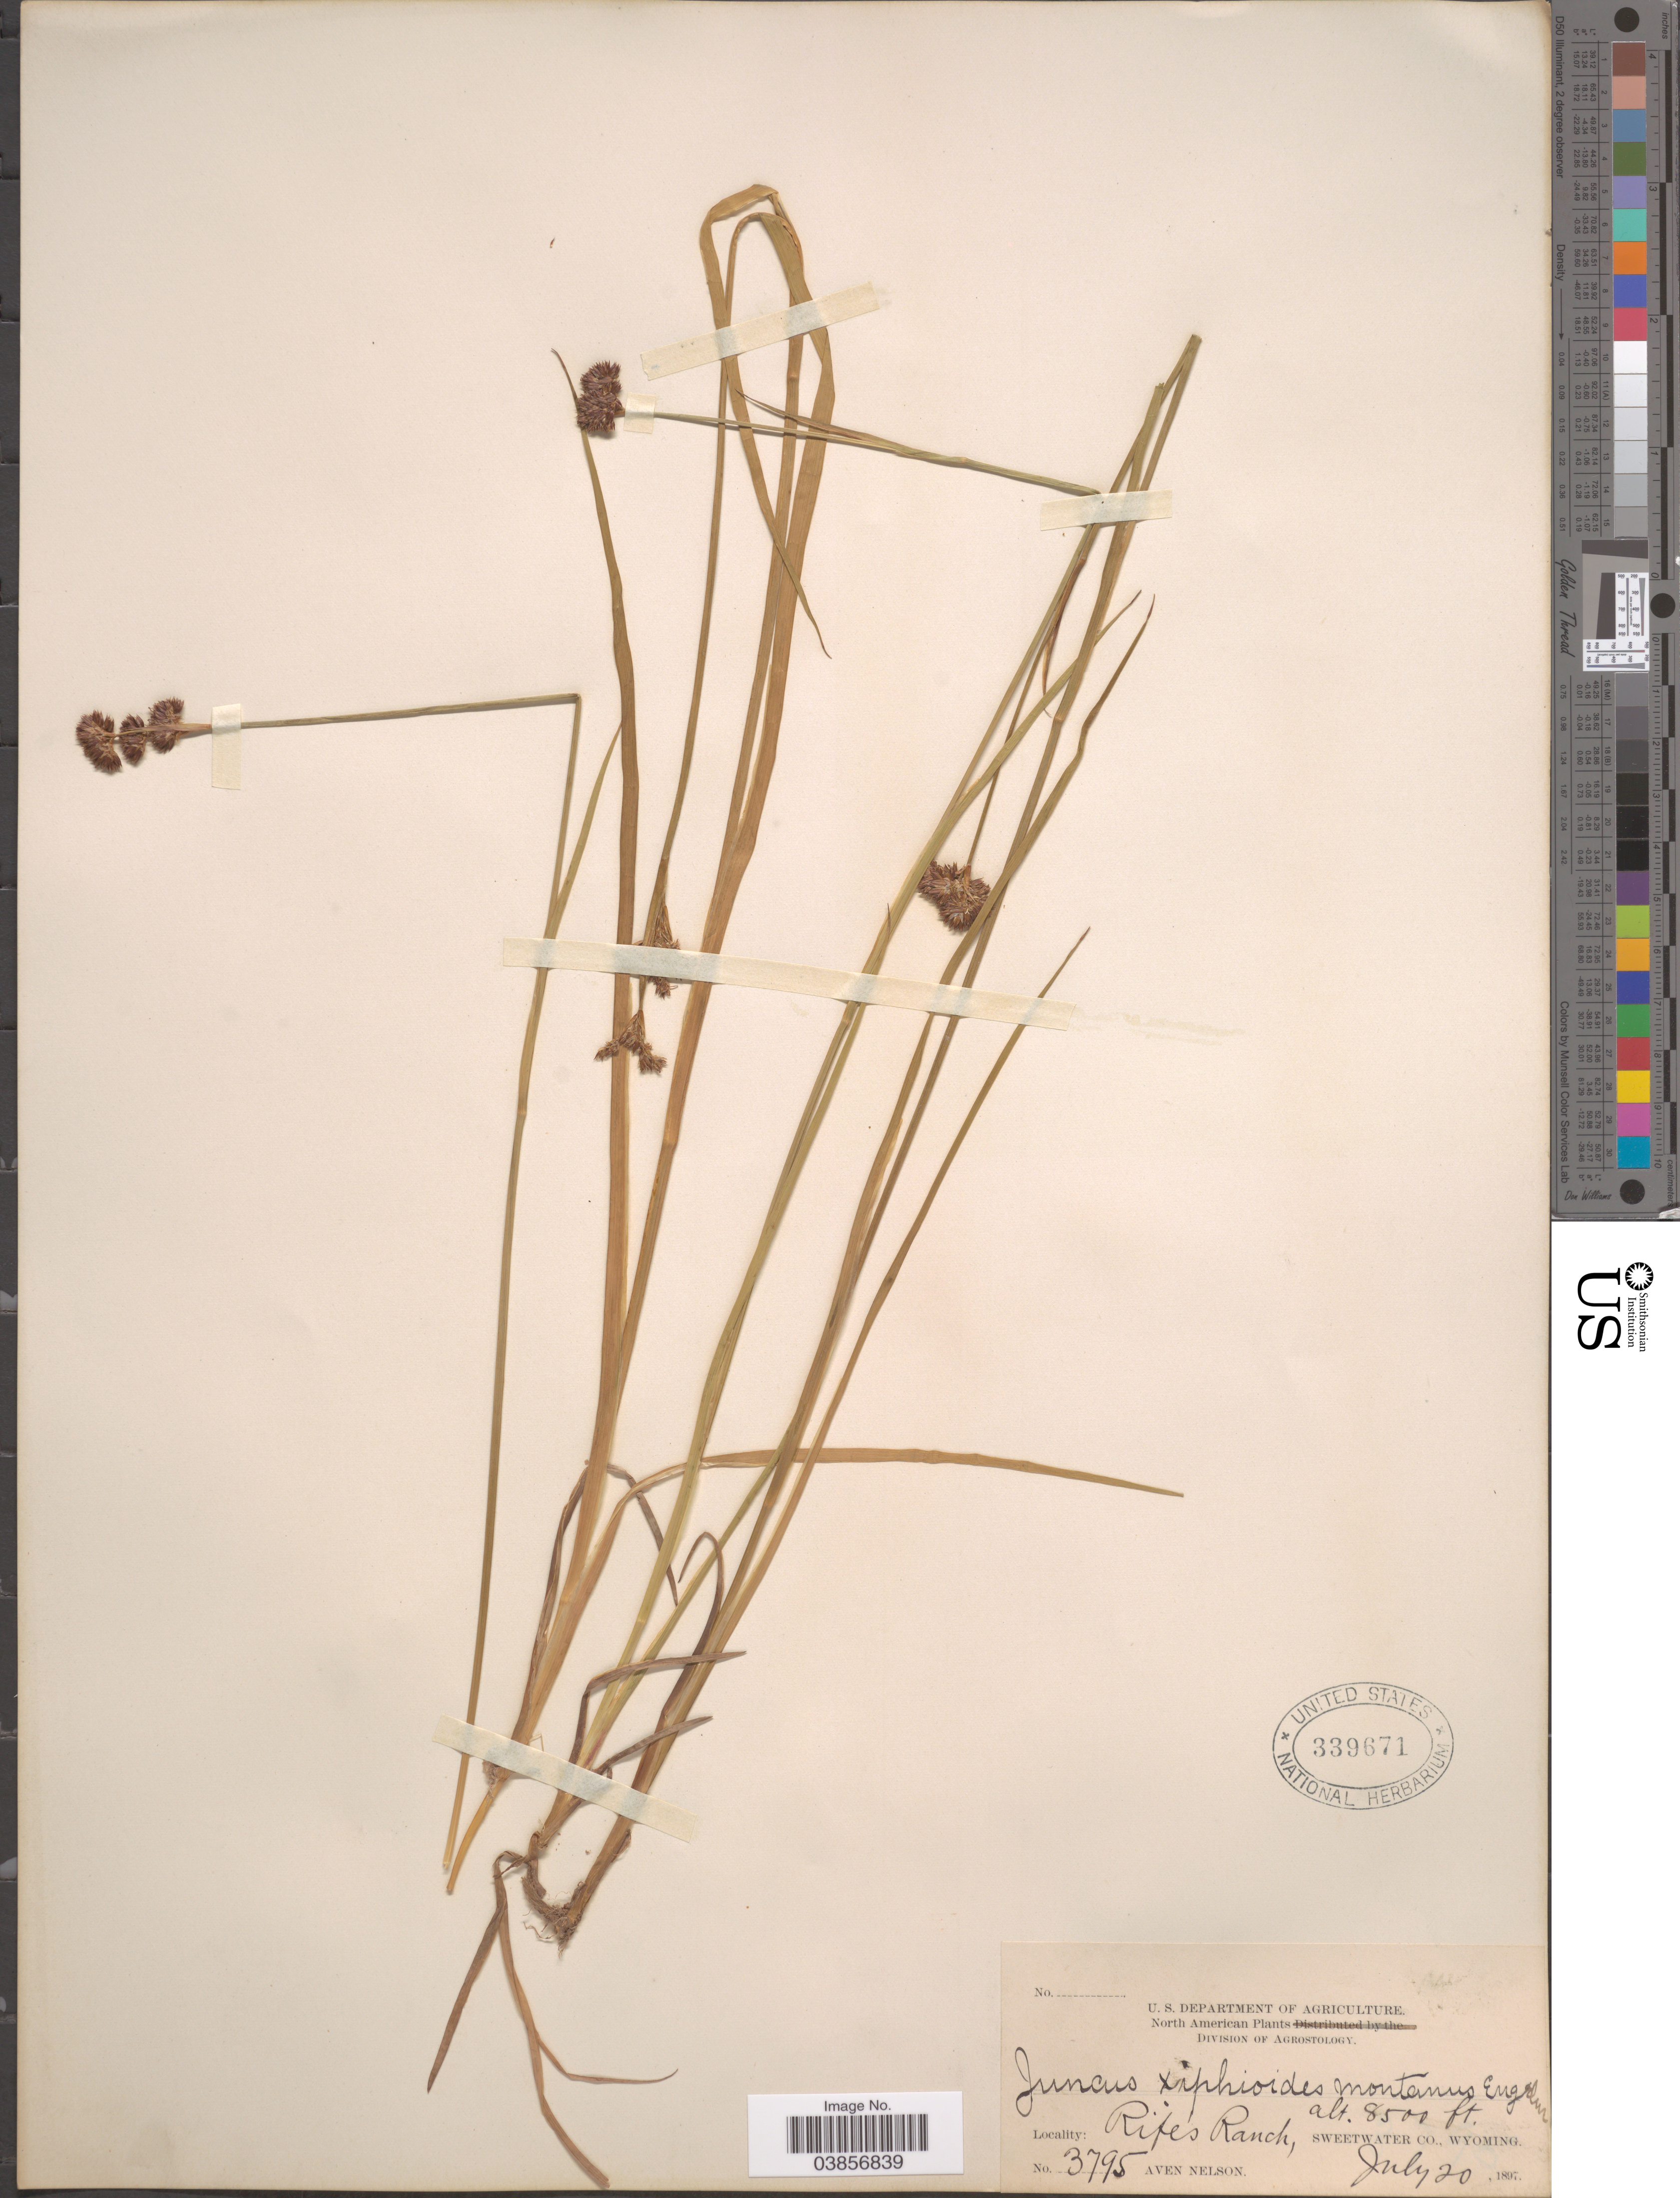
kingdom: Plantae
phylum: Tracheophyta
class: Liliopsida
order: Poales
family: Juncaceae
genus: Juncus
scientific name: Juncus saximontanus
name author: A. Nelson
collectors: A. Nelson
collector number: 3795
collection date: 1897-07-20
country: United States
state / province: Wyoming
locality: Rifes Ranch, Sweetwater Co.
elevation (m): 2591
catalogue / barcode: US 339671